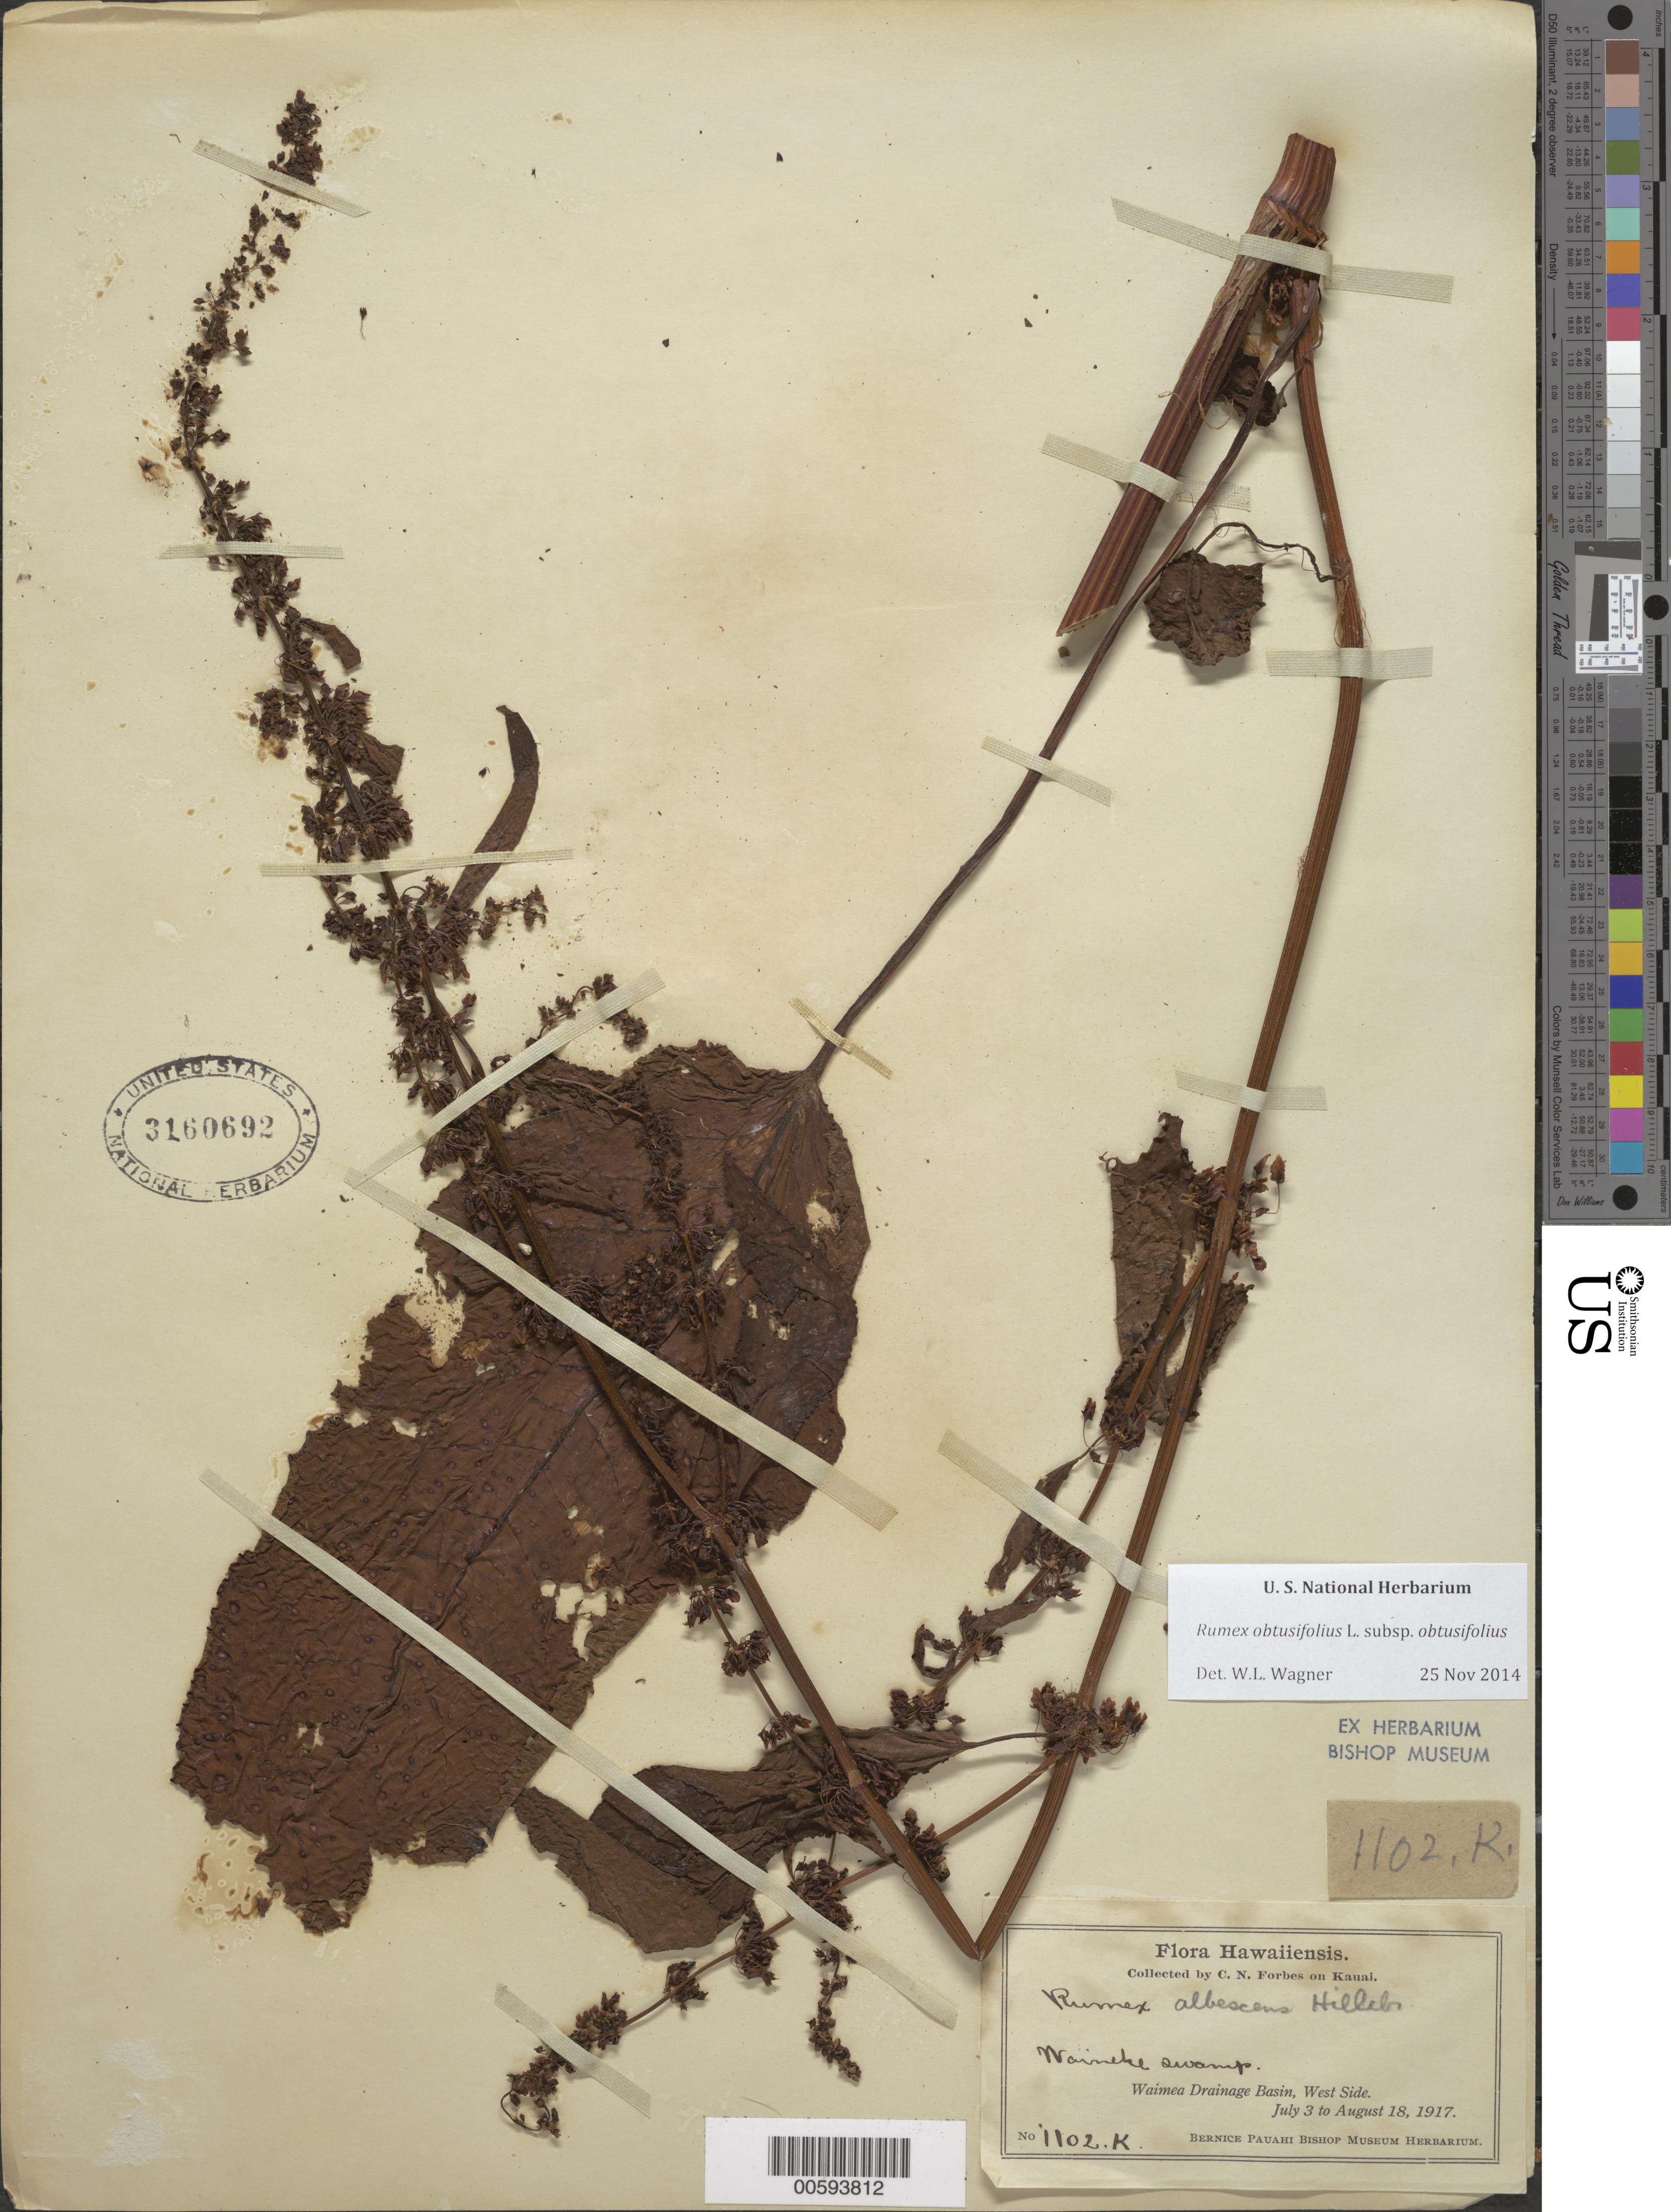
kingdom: Plantae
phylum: Tracheophyta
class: Magnoliopsida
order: Caryophyllales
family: Polygonaceae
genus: Rumex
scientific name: Rumex obtusifolius subsp. obtusifolius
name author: L.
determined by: Wagner, W. L., (BOT), Smithsonian Institution - National Museum of Natural History (UNITED STATES)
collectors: C. N. Forbes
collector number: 1102.K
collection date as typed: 3 Jul 1917 to 18 Aug 1917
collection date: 1917-07-03/1917-08-18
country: United States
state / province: Hawaii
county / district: Kauai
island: Kaua'i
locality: Waineke Swamp, Waimea Drainage Basin, W side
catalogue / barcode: US 3160692